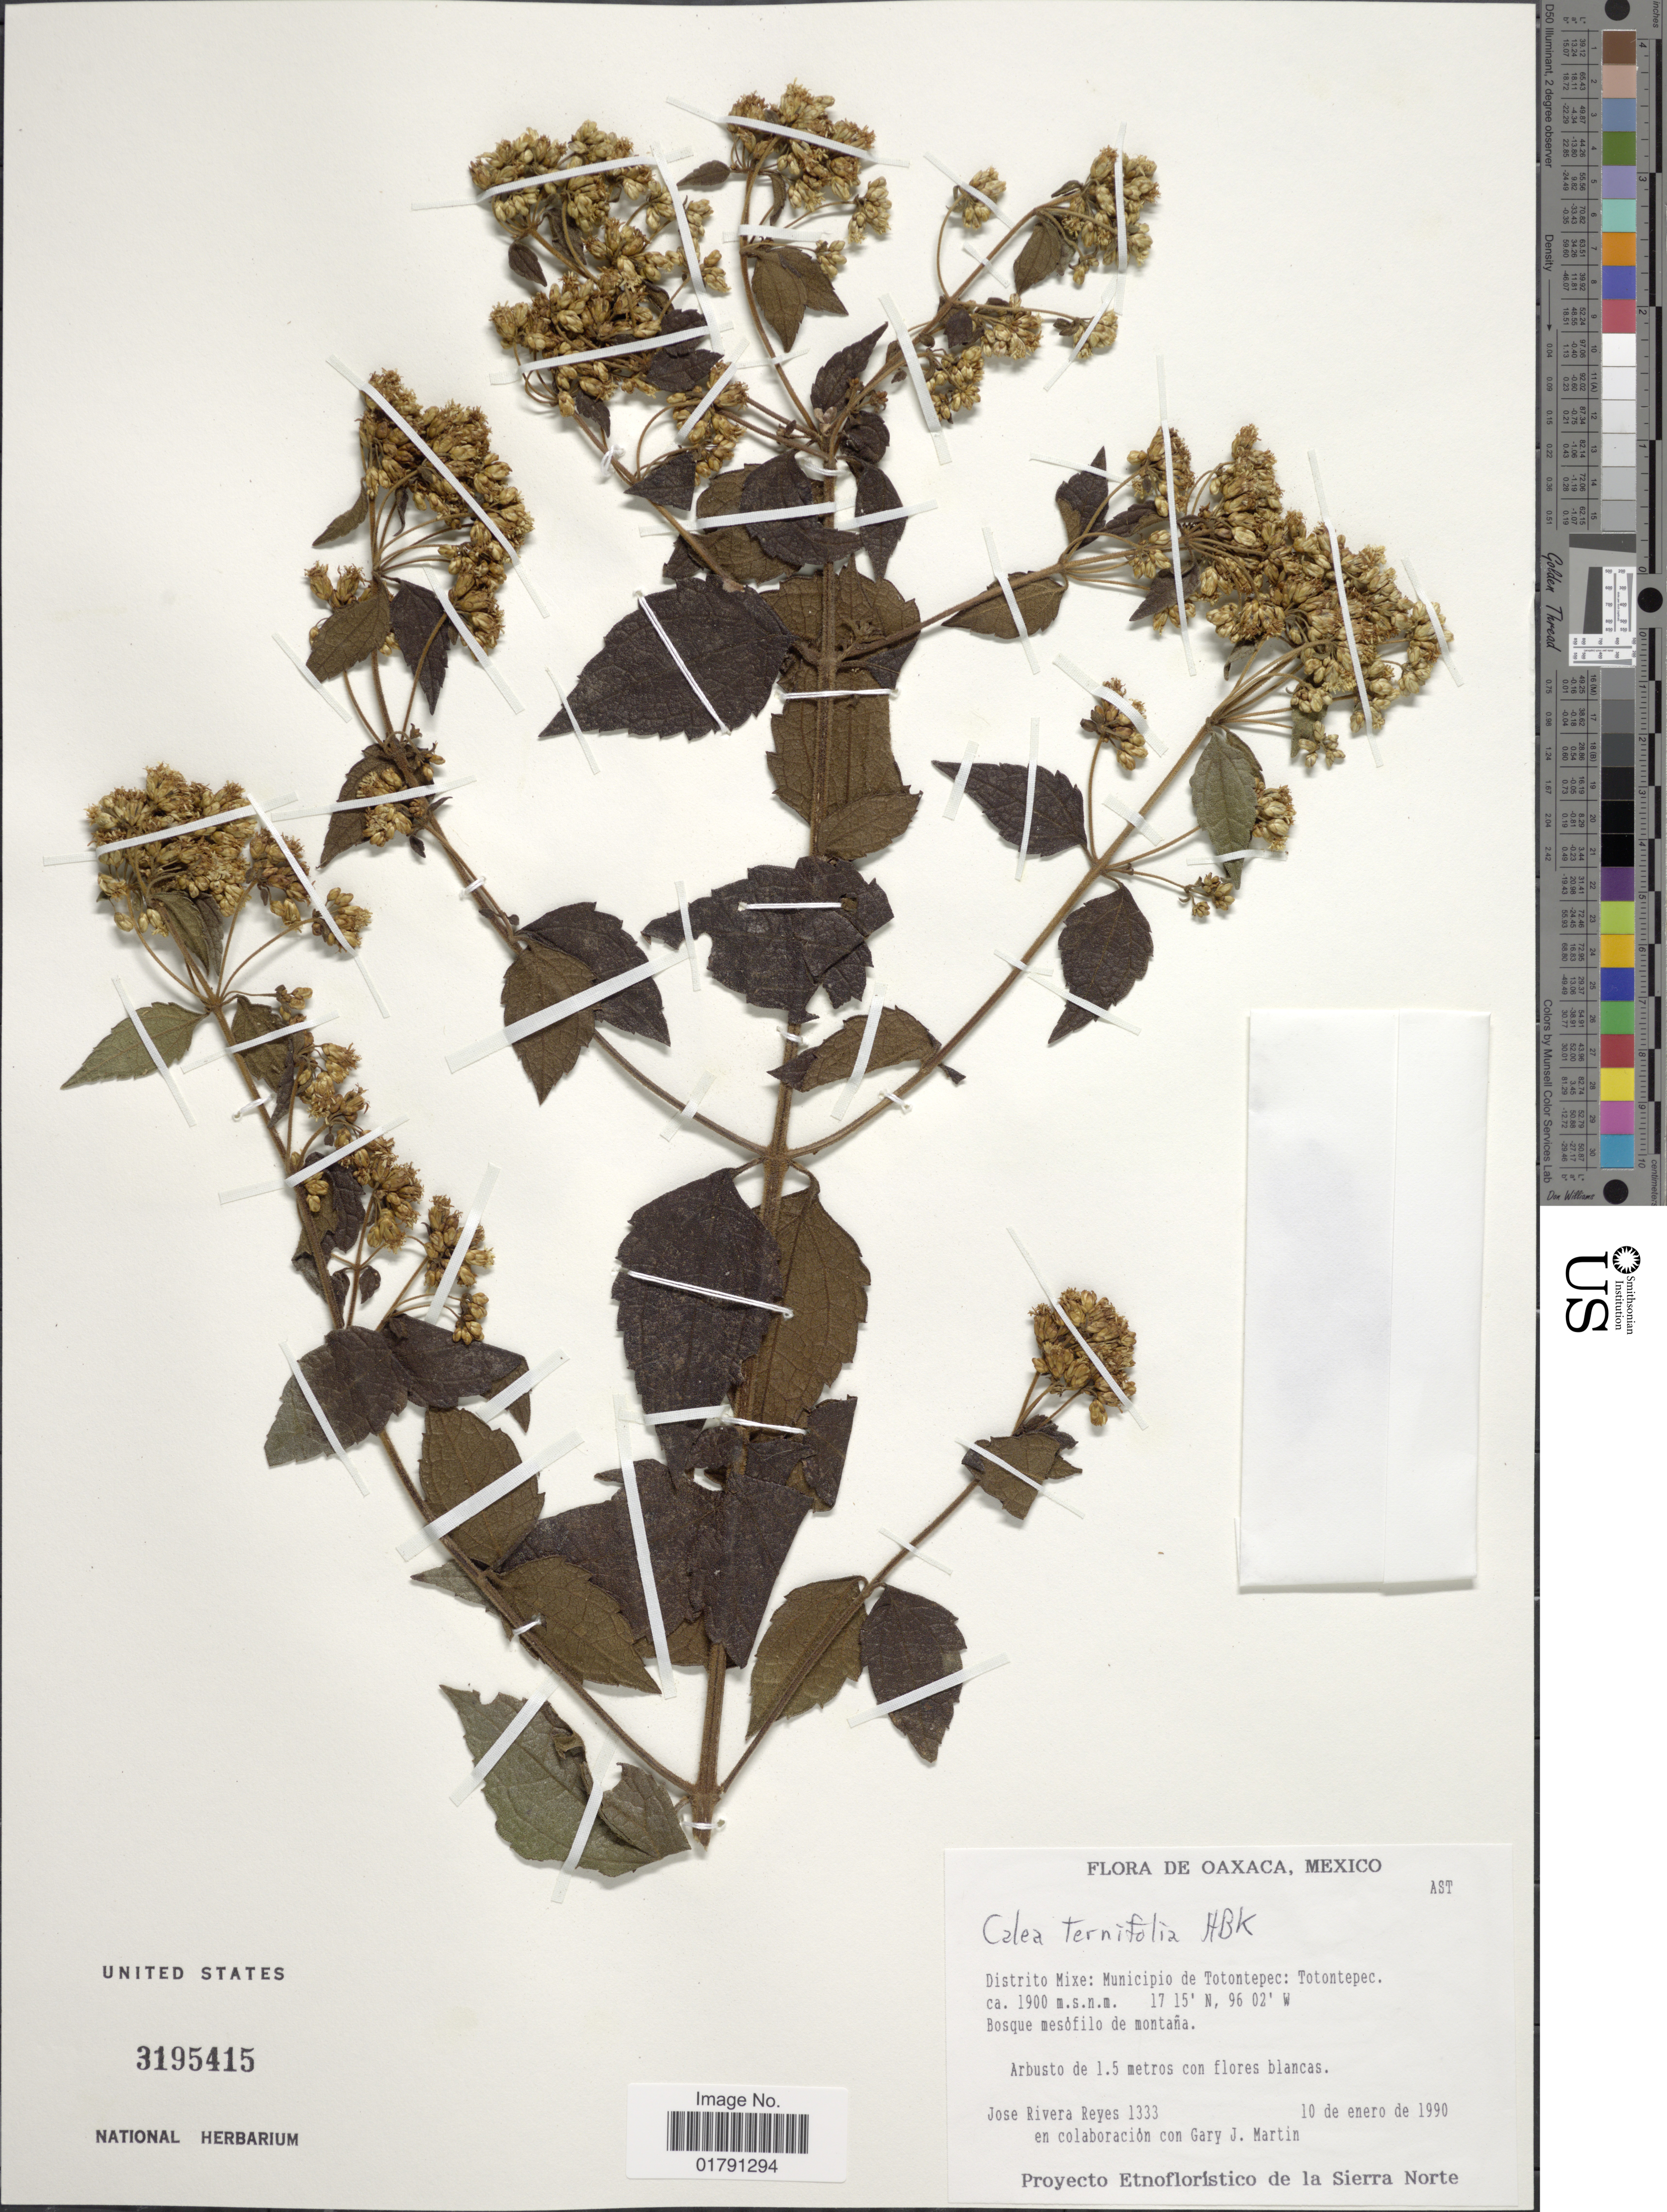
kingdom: Plantae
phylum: Tracheophyta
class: Magnoliopsida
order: Asterales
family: Asteraceae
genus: Calea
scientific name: Calea ternifolia var. ternifolia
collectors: J. Reyes & G. J. Martin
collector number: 1333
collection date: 1990-01-10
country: Mexico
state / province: Oaxaca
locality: Distrito Mixe, Municipio de Totontepec, Totontepec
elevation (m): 1900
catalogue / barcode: US 3195415